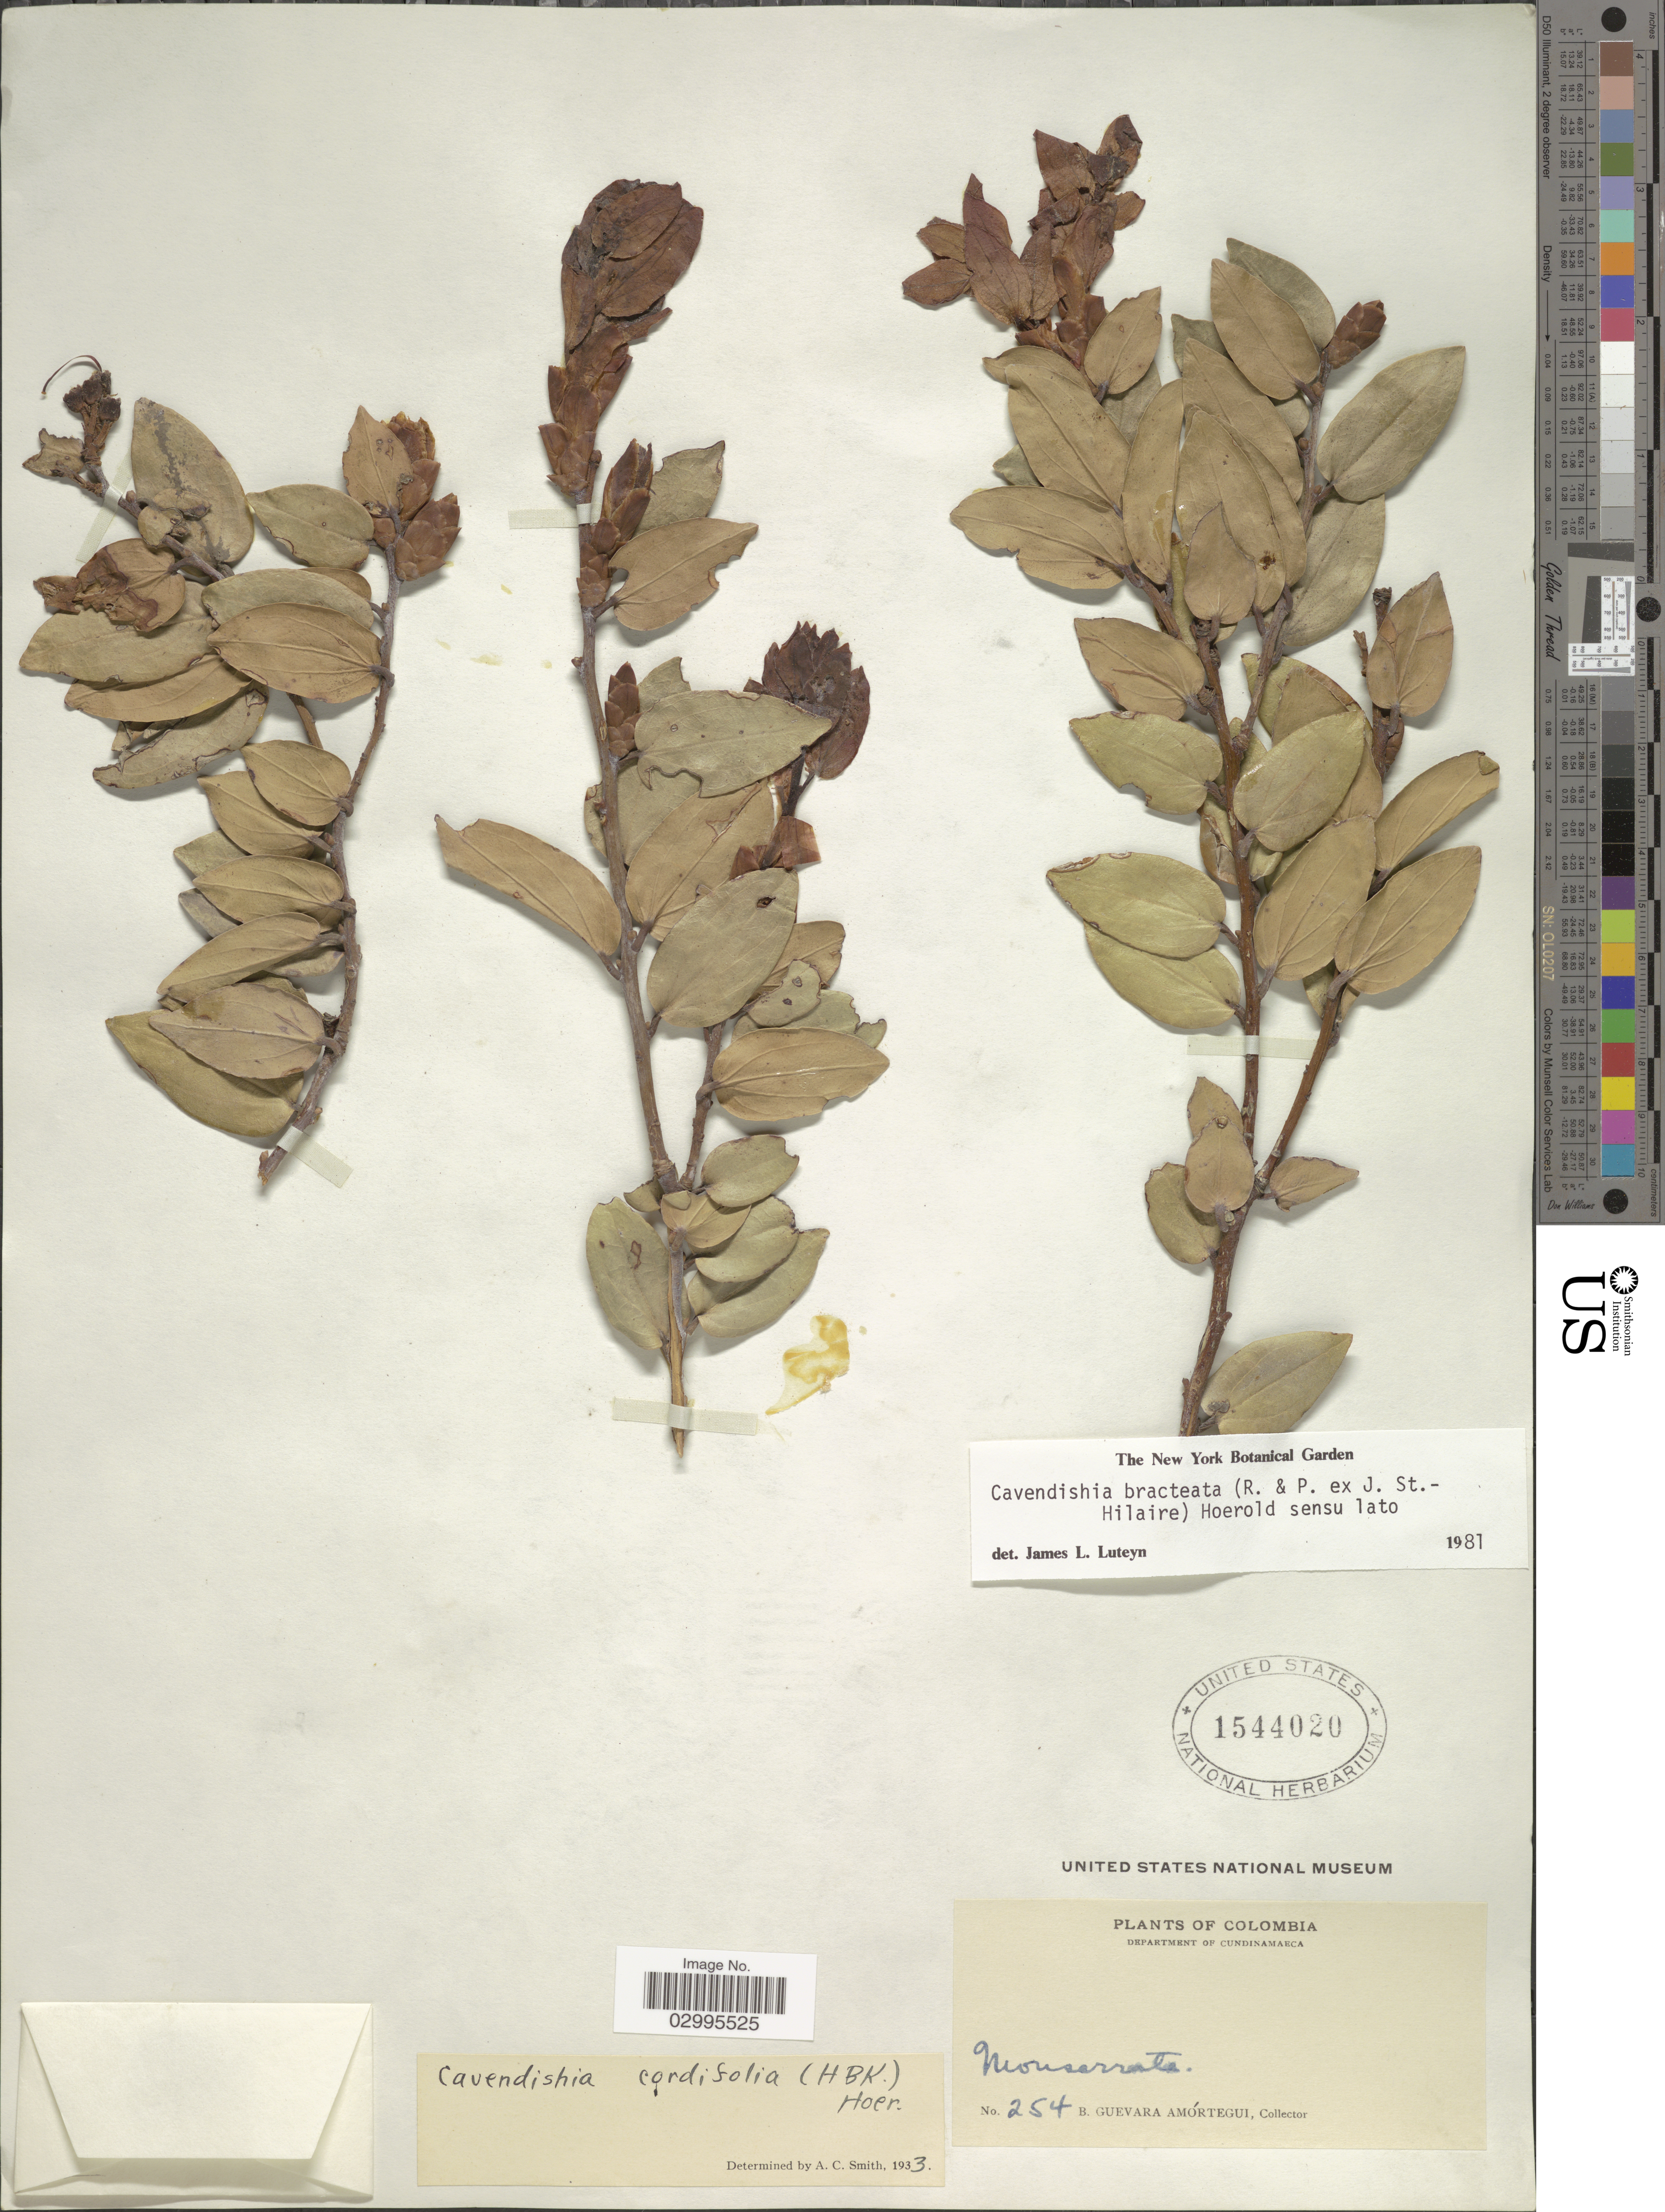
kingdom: Plantae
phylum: Tracheophyta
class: Magnoliopsida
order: Ericales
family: Ericaceae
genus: Cavendishia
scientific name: Cavendishia bracteata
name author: (Ruiz & Pav. ex J. St.-Hil.) Hoerold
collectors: B. Guevara Amortegui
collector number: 254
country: Colombia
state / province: Cundinamarca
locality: Department Cundinamarca. Monserrate.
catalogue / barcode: US 1544020